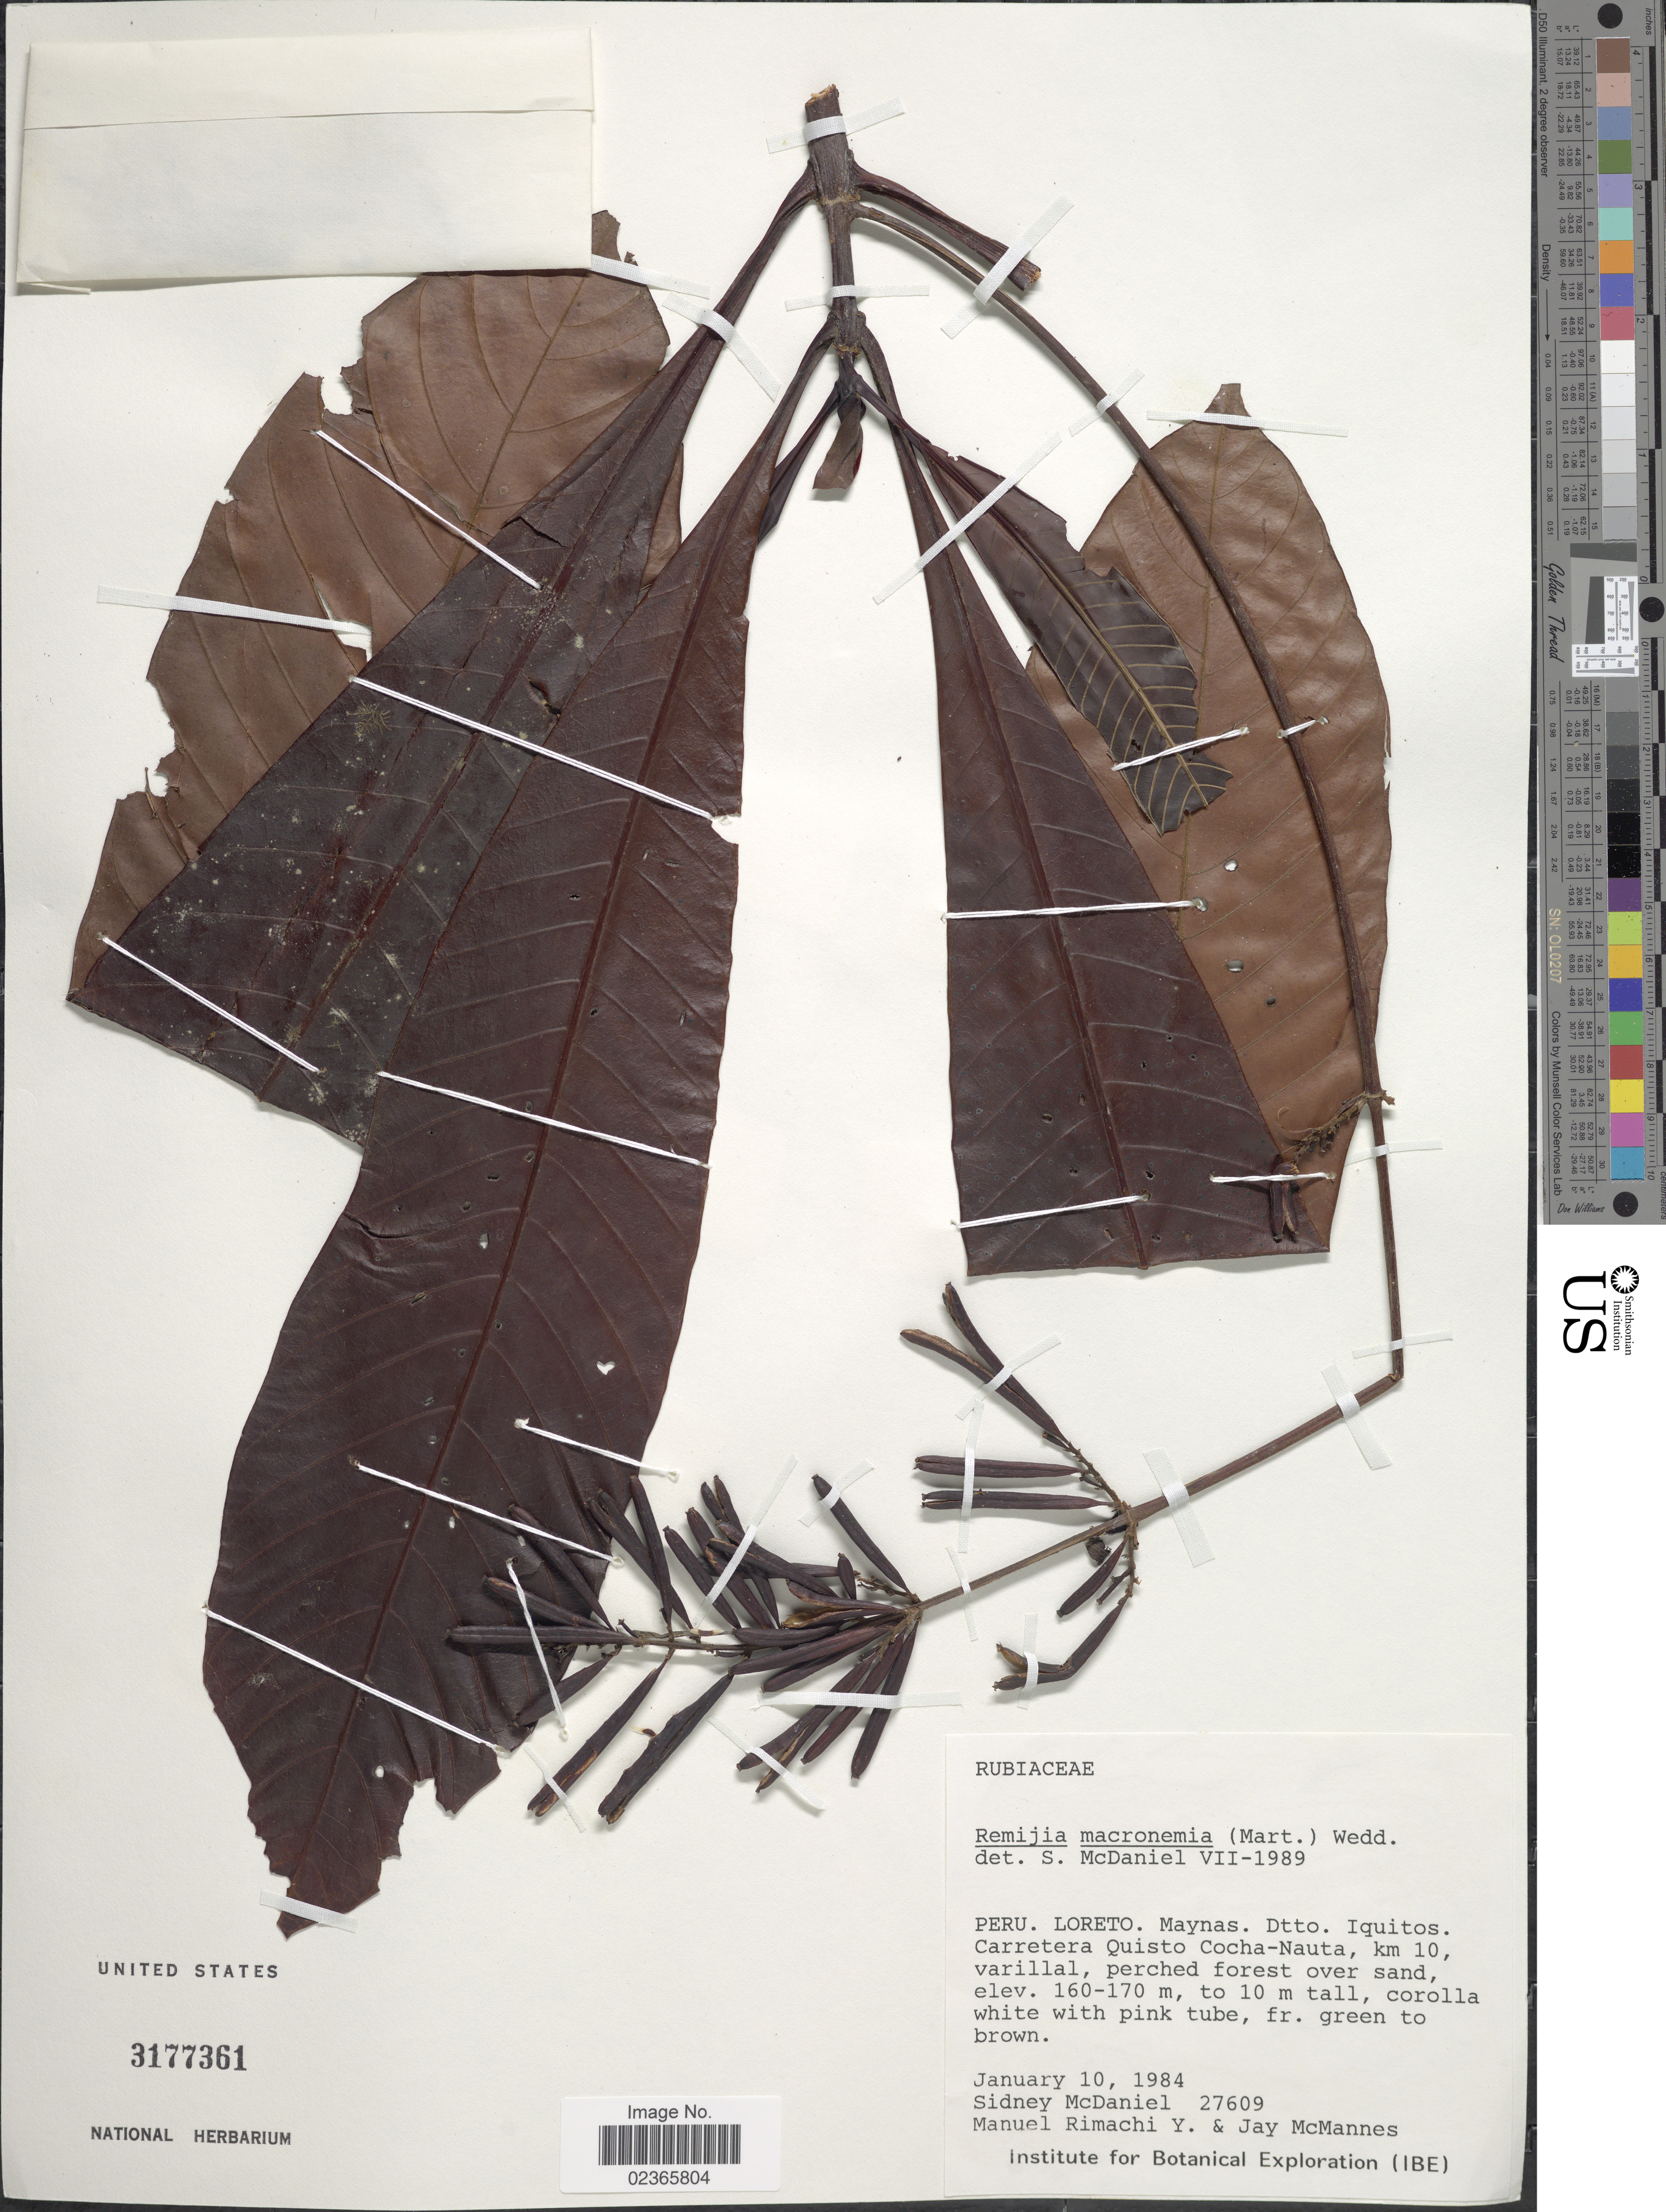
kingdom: Plantae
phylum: Tracheophyta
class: Magnoliopsida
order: Gentianales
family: Rubiaceae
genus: Remijia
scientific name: Remijia macrocnemia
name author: (Mart.) Wedd.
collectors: S. McDaniel, M. Rimachi Y. & J. McMannes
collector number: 27609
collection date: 1984-01-10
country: Peru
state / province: Loreto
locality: Maynas. Dtto. Iquitos. Carretera Quisto Cocha-Nauta, km 10, varillal, perched forest over sand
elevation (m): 160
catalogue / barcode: US 3177361